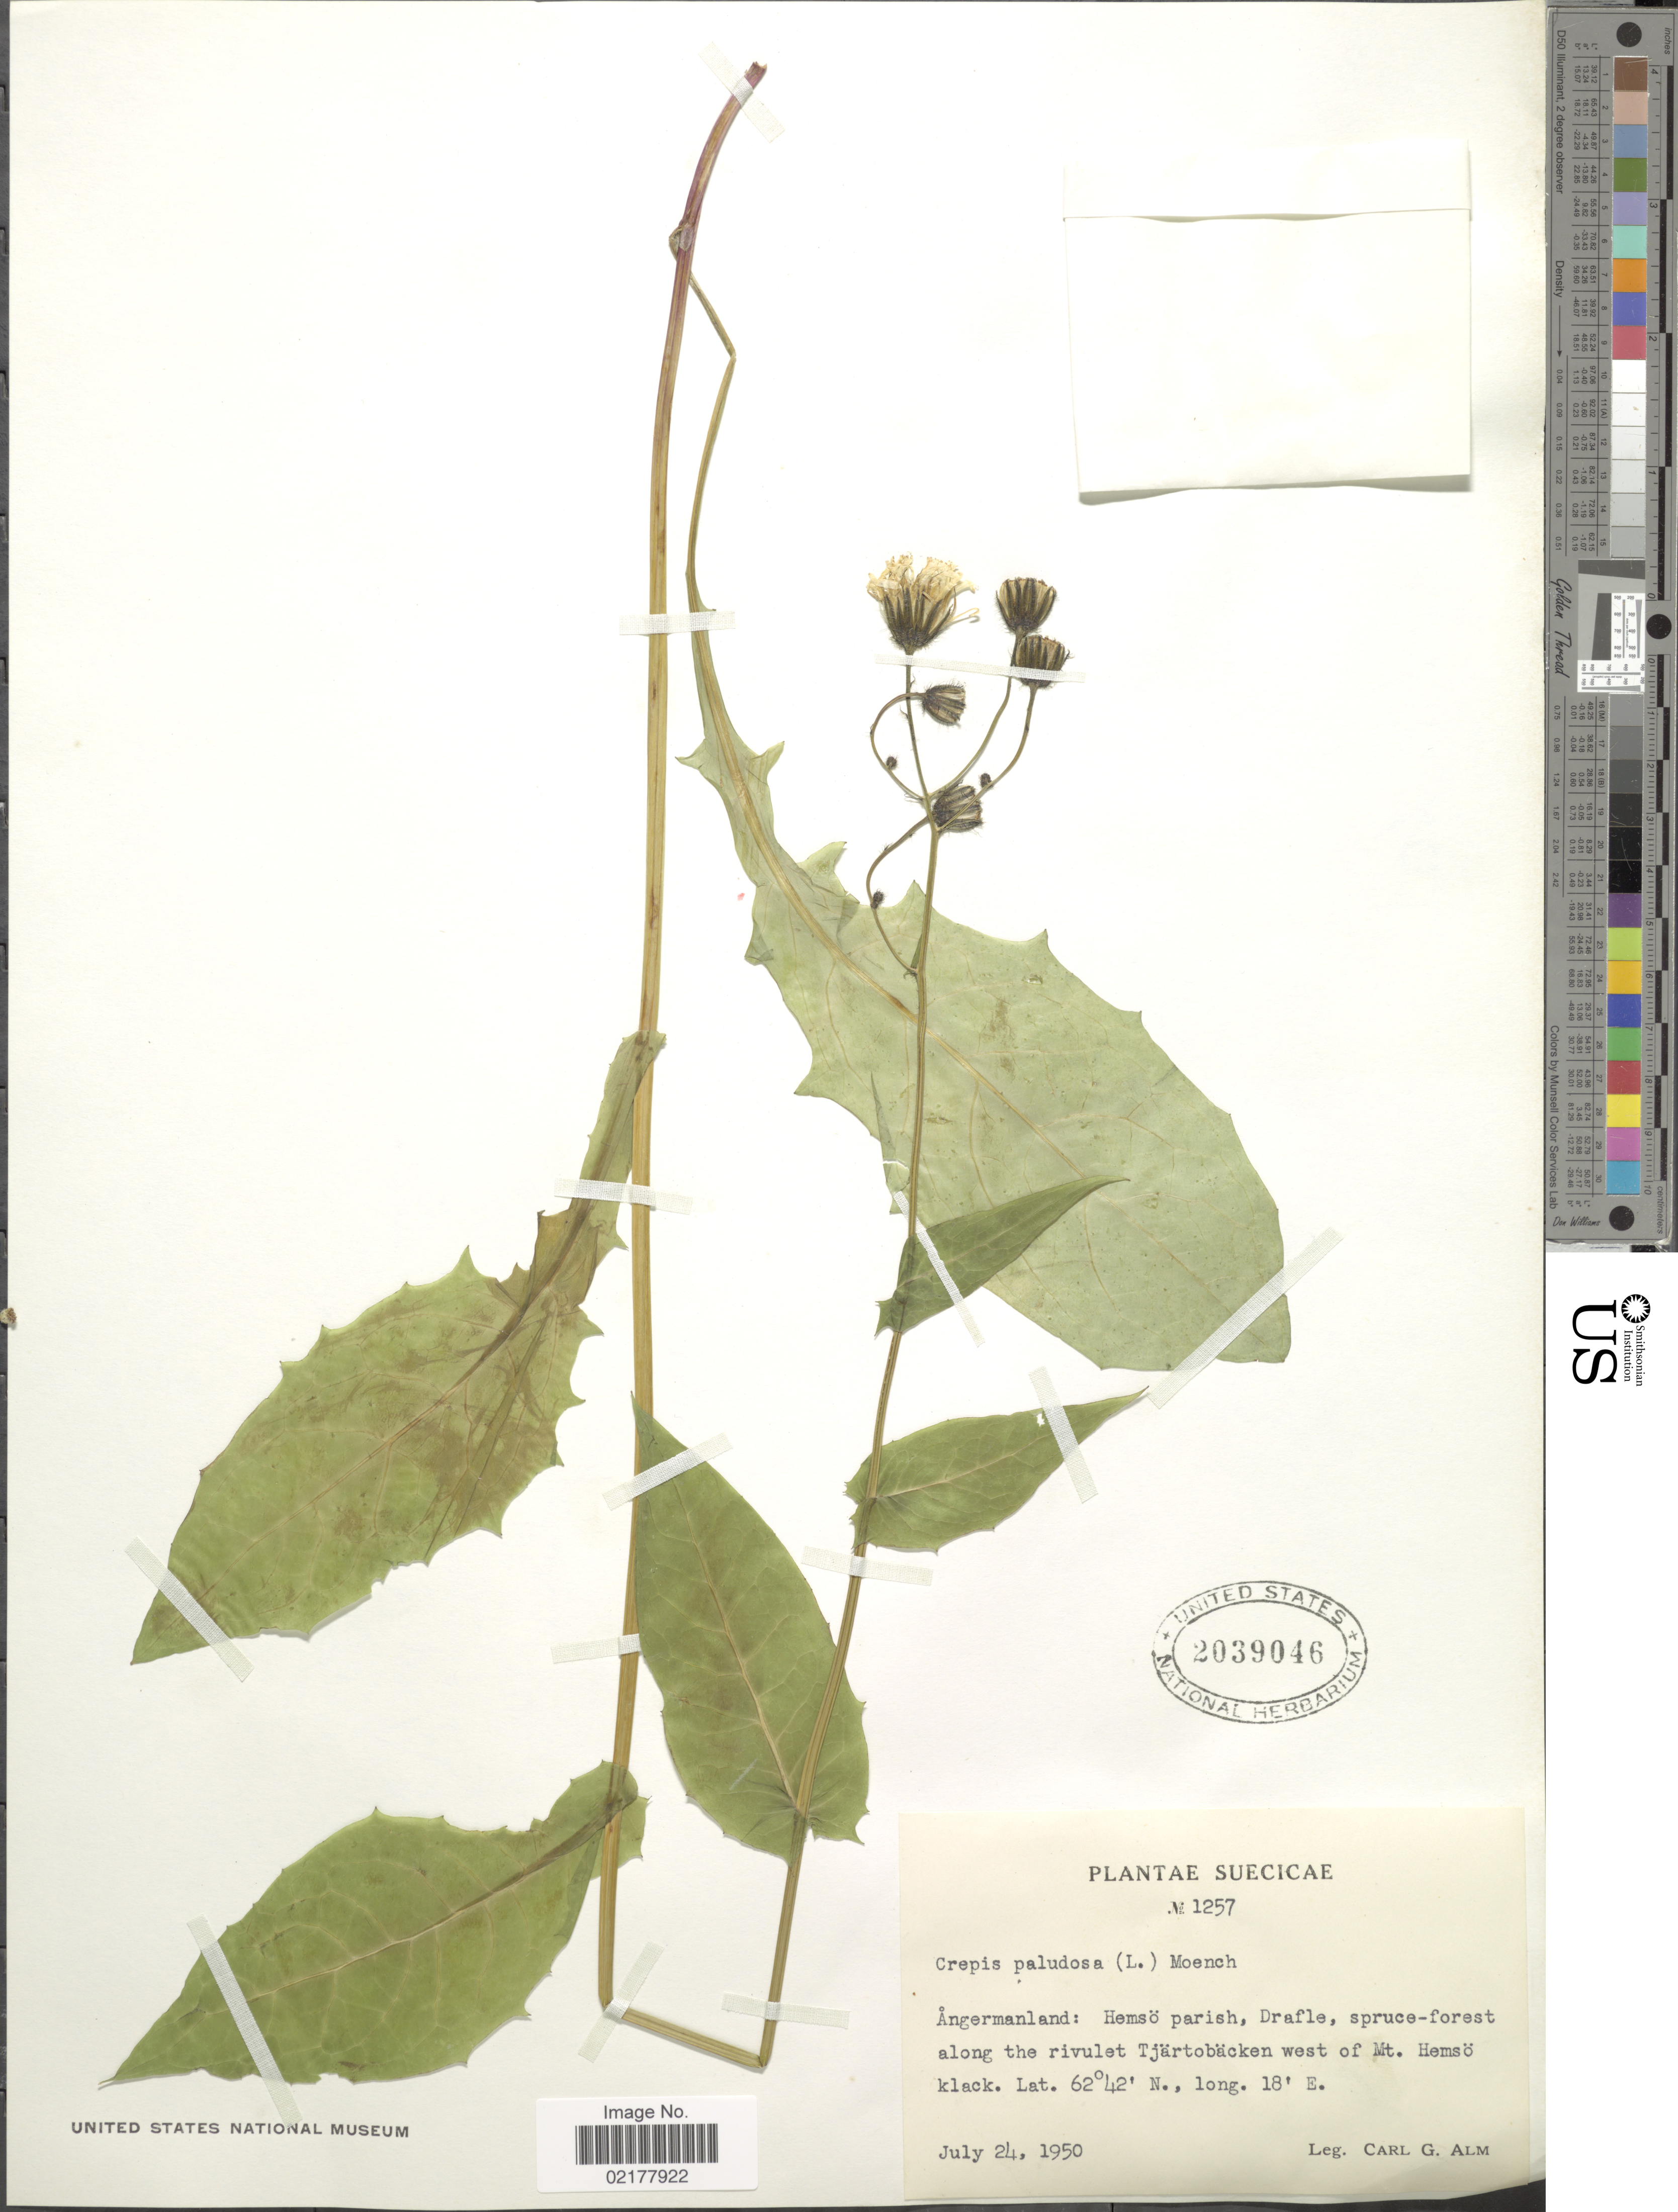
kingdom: Plantae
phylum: Tracheophyta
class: Magnoliopsida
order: Asterales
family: Asteraceae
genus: Crepis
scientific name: Crepis paludosa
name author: (L.) Moench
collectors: C. G. Alm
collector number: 1257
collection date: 1950-07-24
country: Sweden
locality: Suecicae. Angermanland: Hemsö parish, Drafle, along the rivulet Tjärtobäcken west of Mt. Hemsö klack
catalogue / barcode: US 2039046